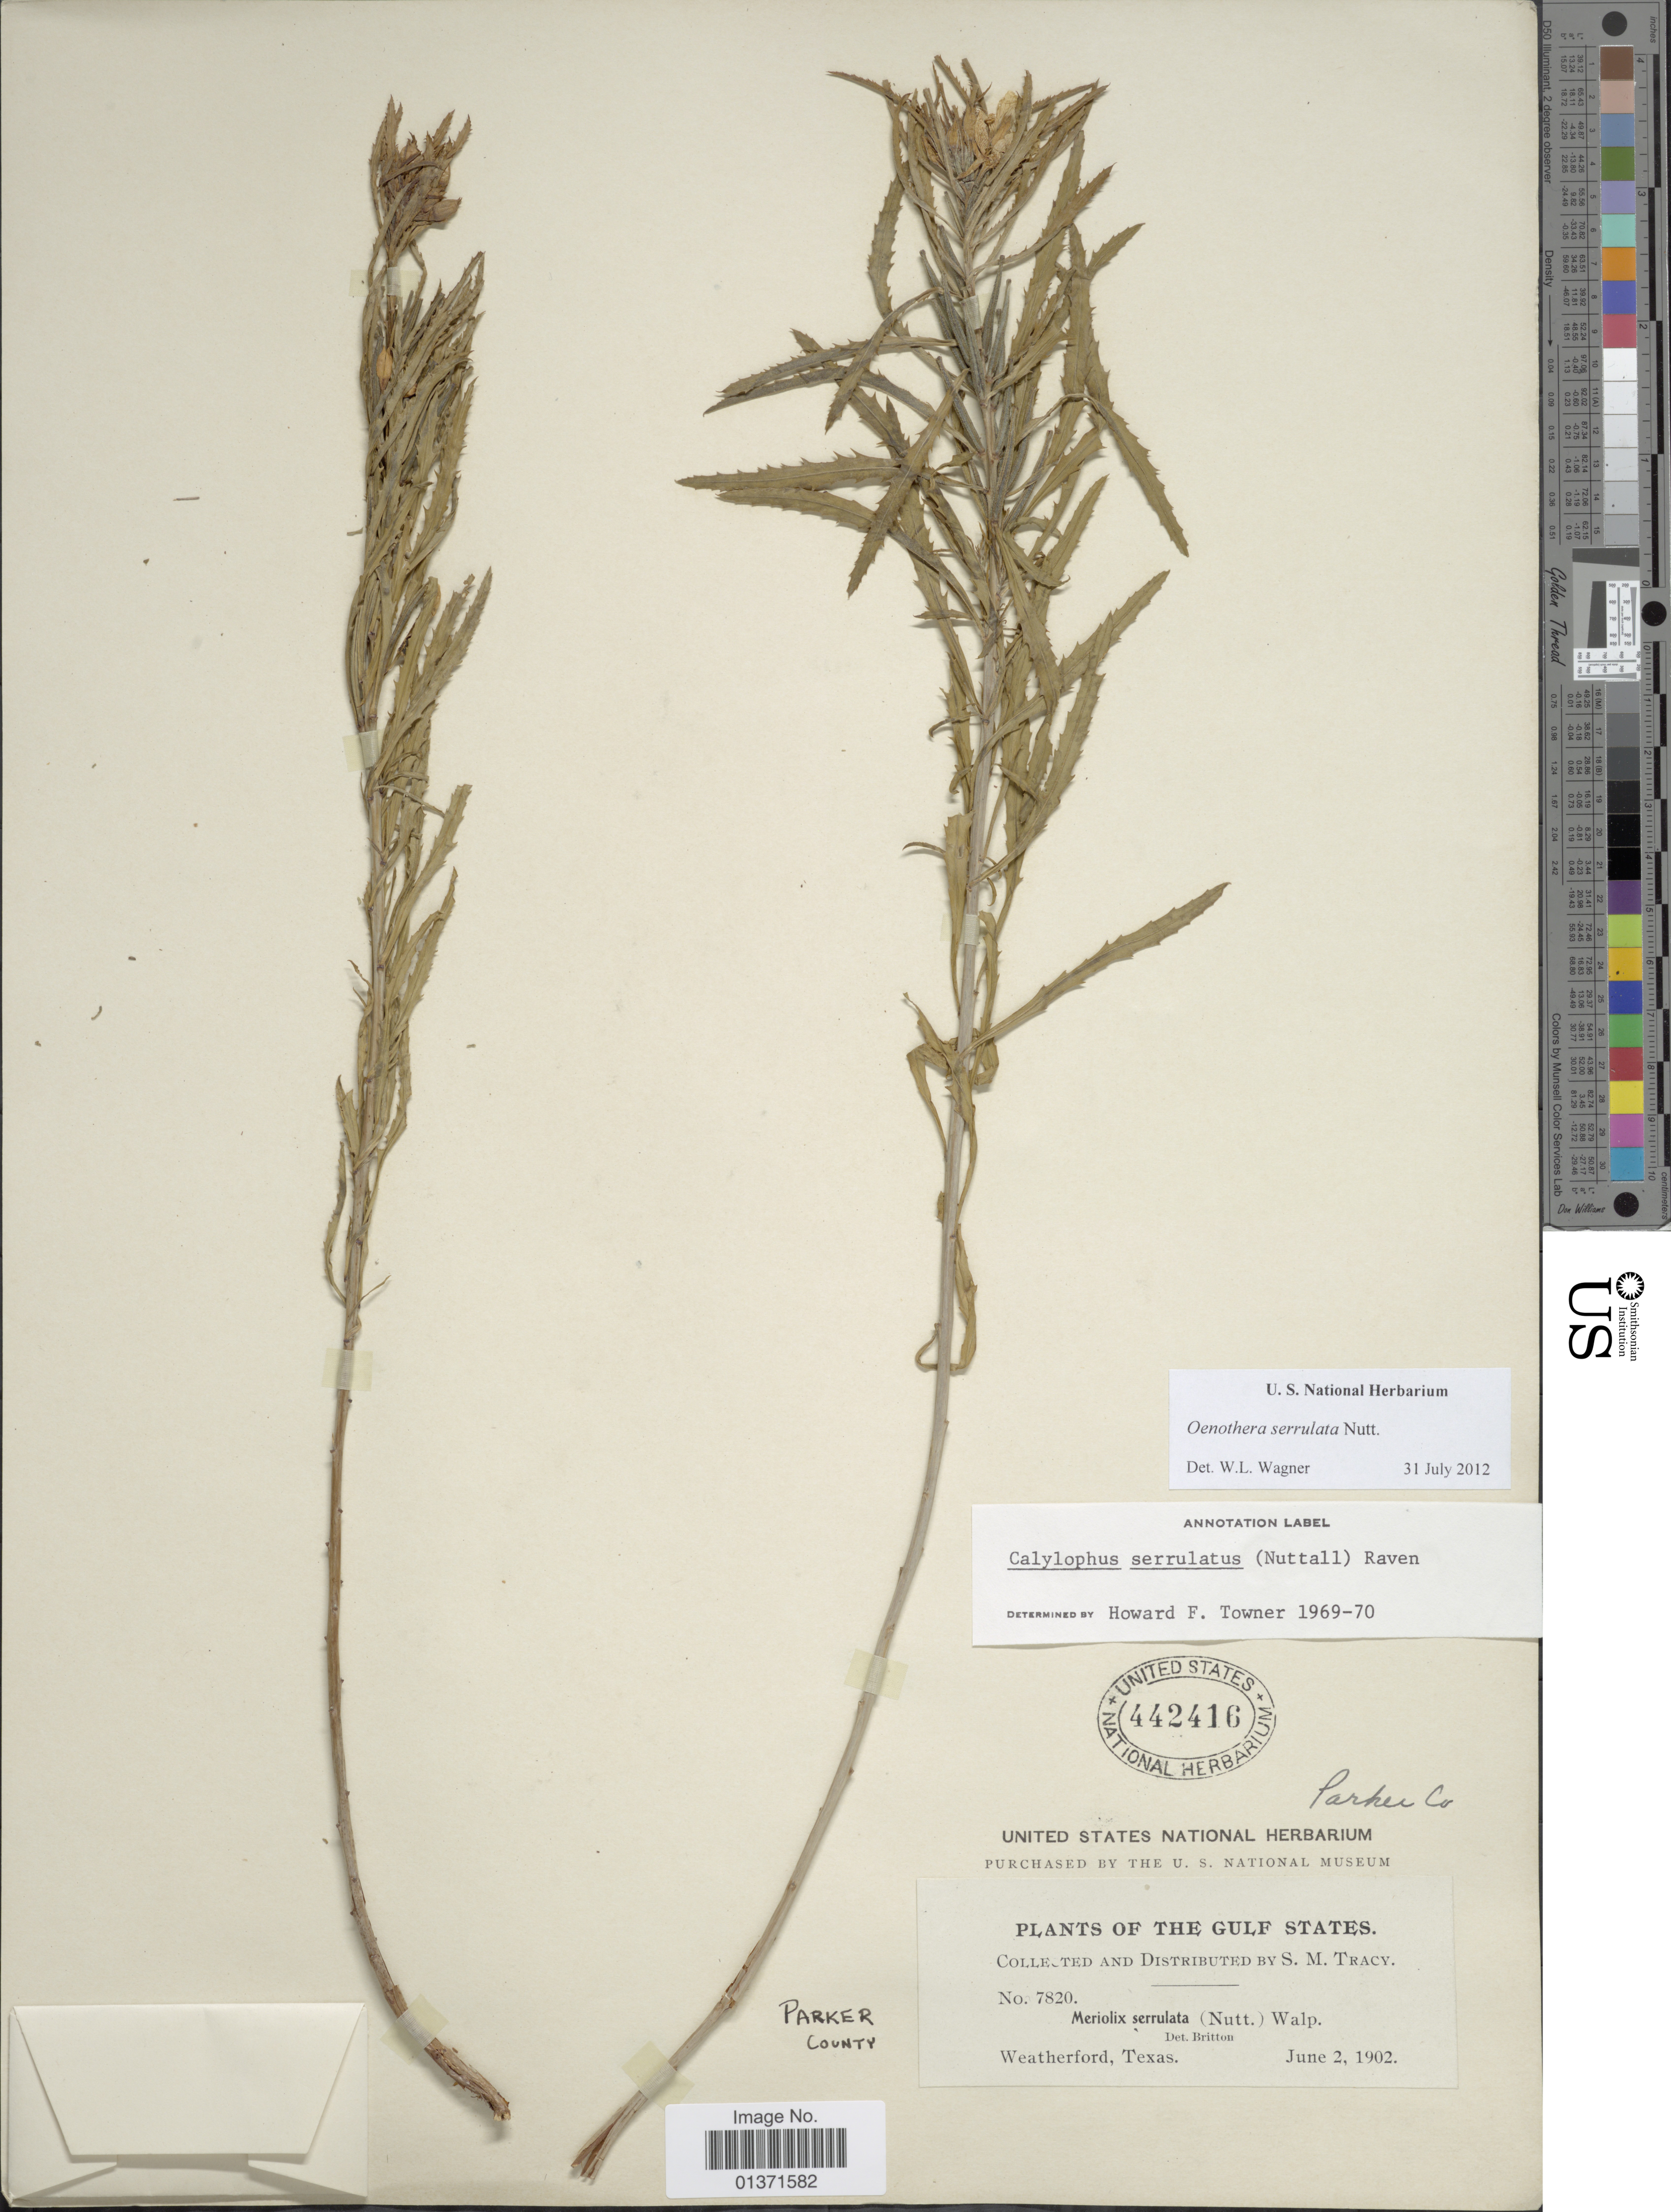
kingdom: Plantae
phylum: Tracheophyta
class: Magnoliopsida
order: Myrtales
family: Onagraceae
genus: Oenothera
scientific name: Oenothera serrulata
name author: Nutt.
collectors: S. M. Tracy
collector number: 7820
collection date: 1902-06-02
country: United States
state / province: Texas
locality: The Gulf States, Weatherford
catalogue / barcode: US 442416